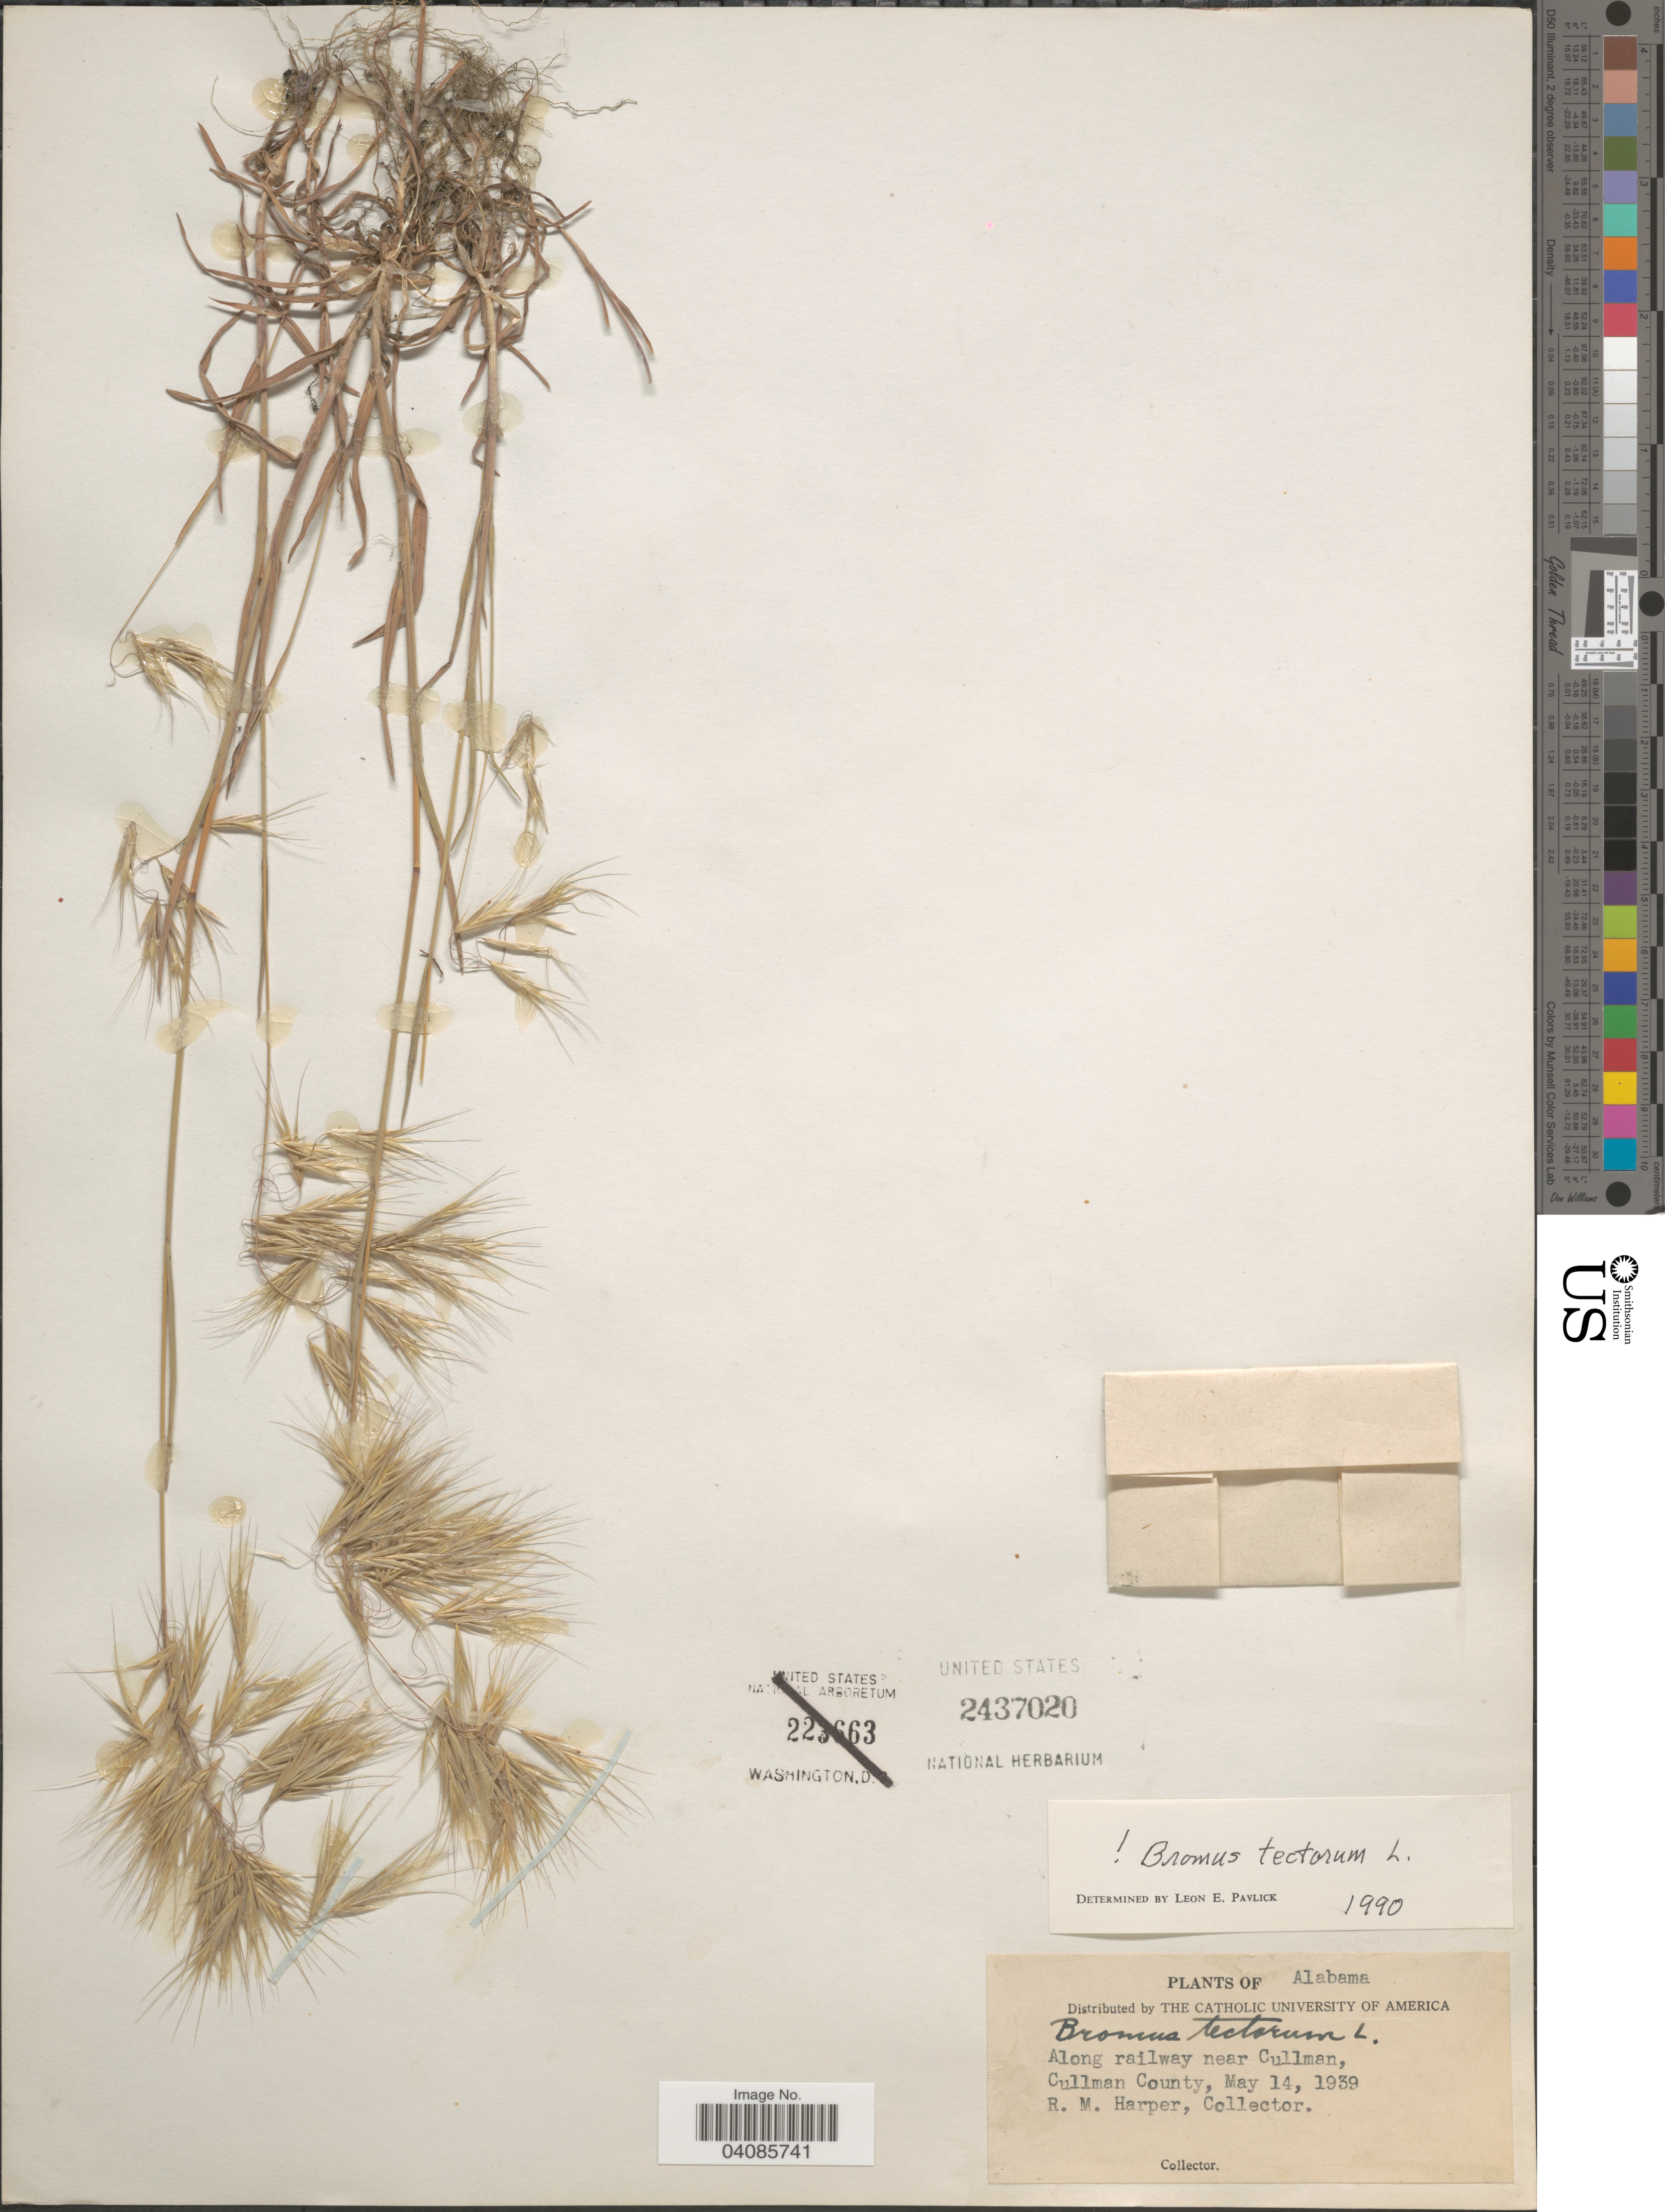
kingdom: Plantae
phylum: Tracheophyta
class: Liliopsida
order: Poales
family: Poaceae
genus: Bromus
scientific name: Bromus tectorum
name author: L.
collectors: R. Harper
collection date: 1939-05-14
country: United States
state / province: Alabama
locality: Along railway near Cullman, Cullman County.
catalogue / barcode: US 2437020